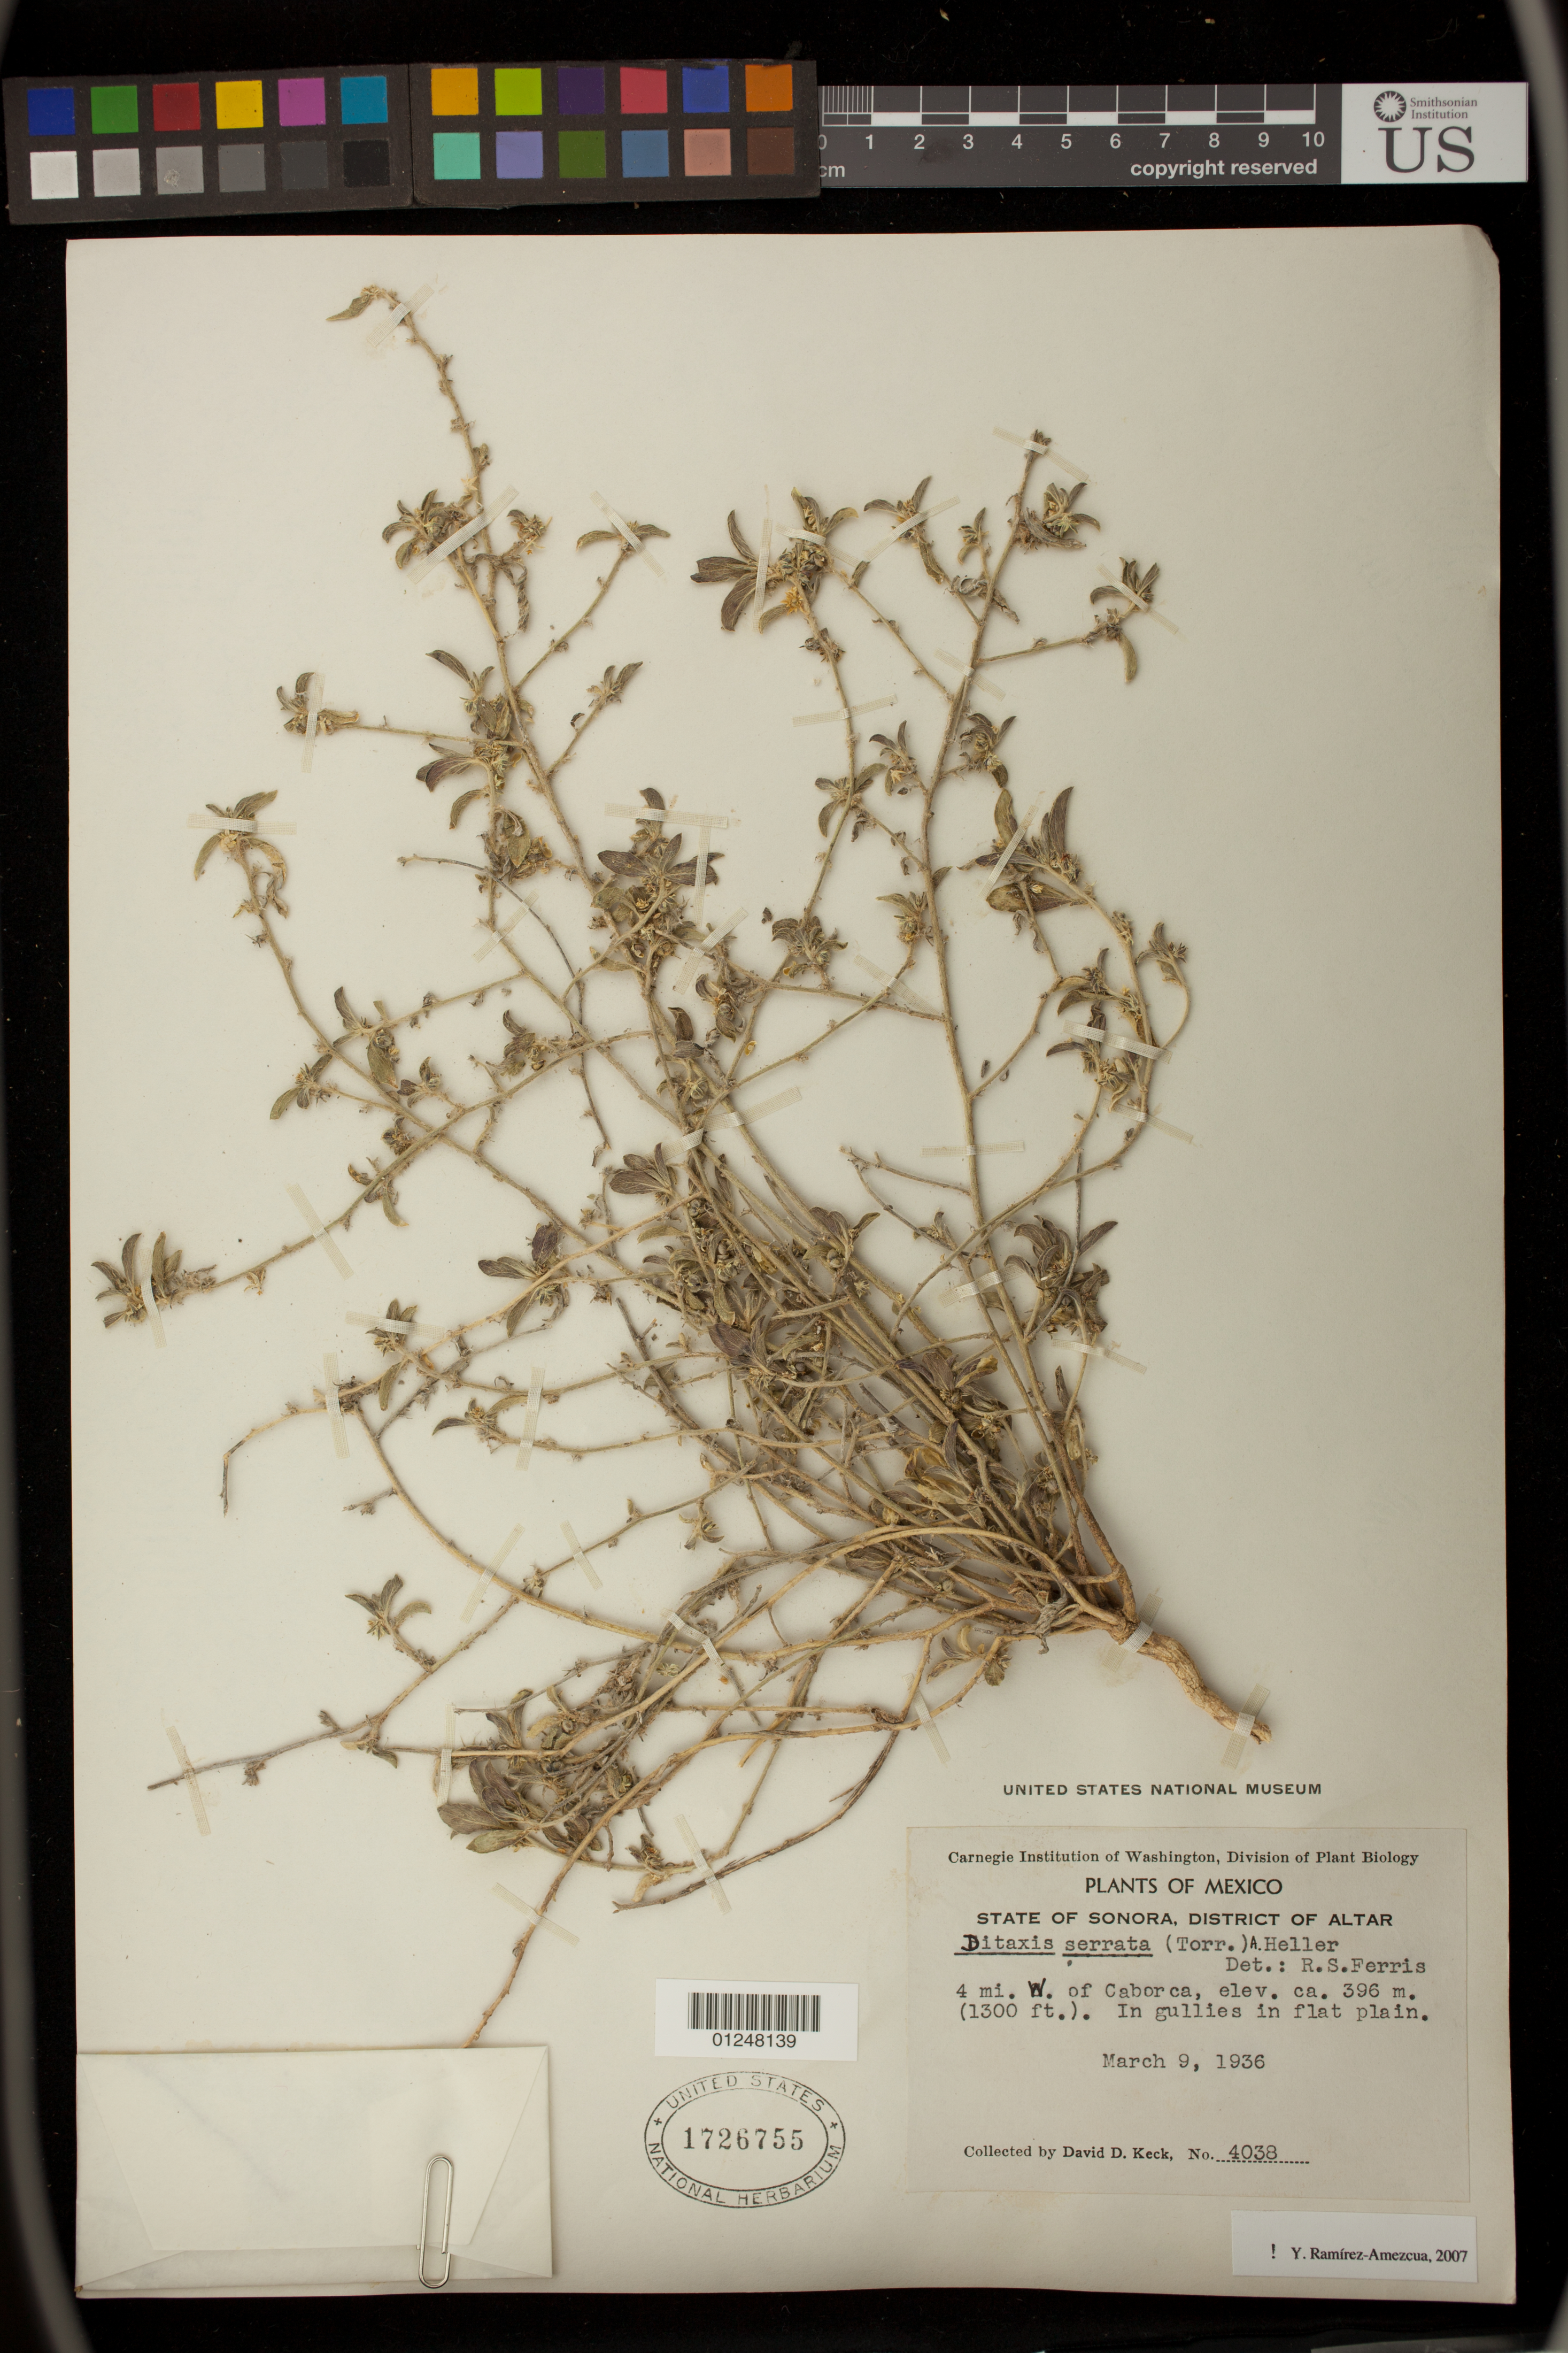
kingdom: Plantae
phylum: Tracheophyta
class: Magnoliopsida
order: Malpighiales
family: Euphorbiaceae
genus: Argythamnia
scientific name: Argythamnia serrata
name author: (Torr.) Müll. Arg.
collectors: D. D. Keck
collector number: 4038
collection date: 1936-03-09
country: Mexico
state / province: Sonora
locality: District of Altar;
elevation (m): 396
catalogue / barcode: US 1726755